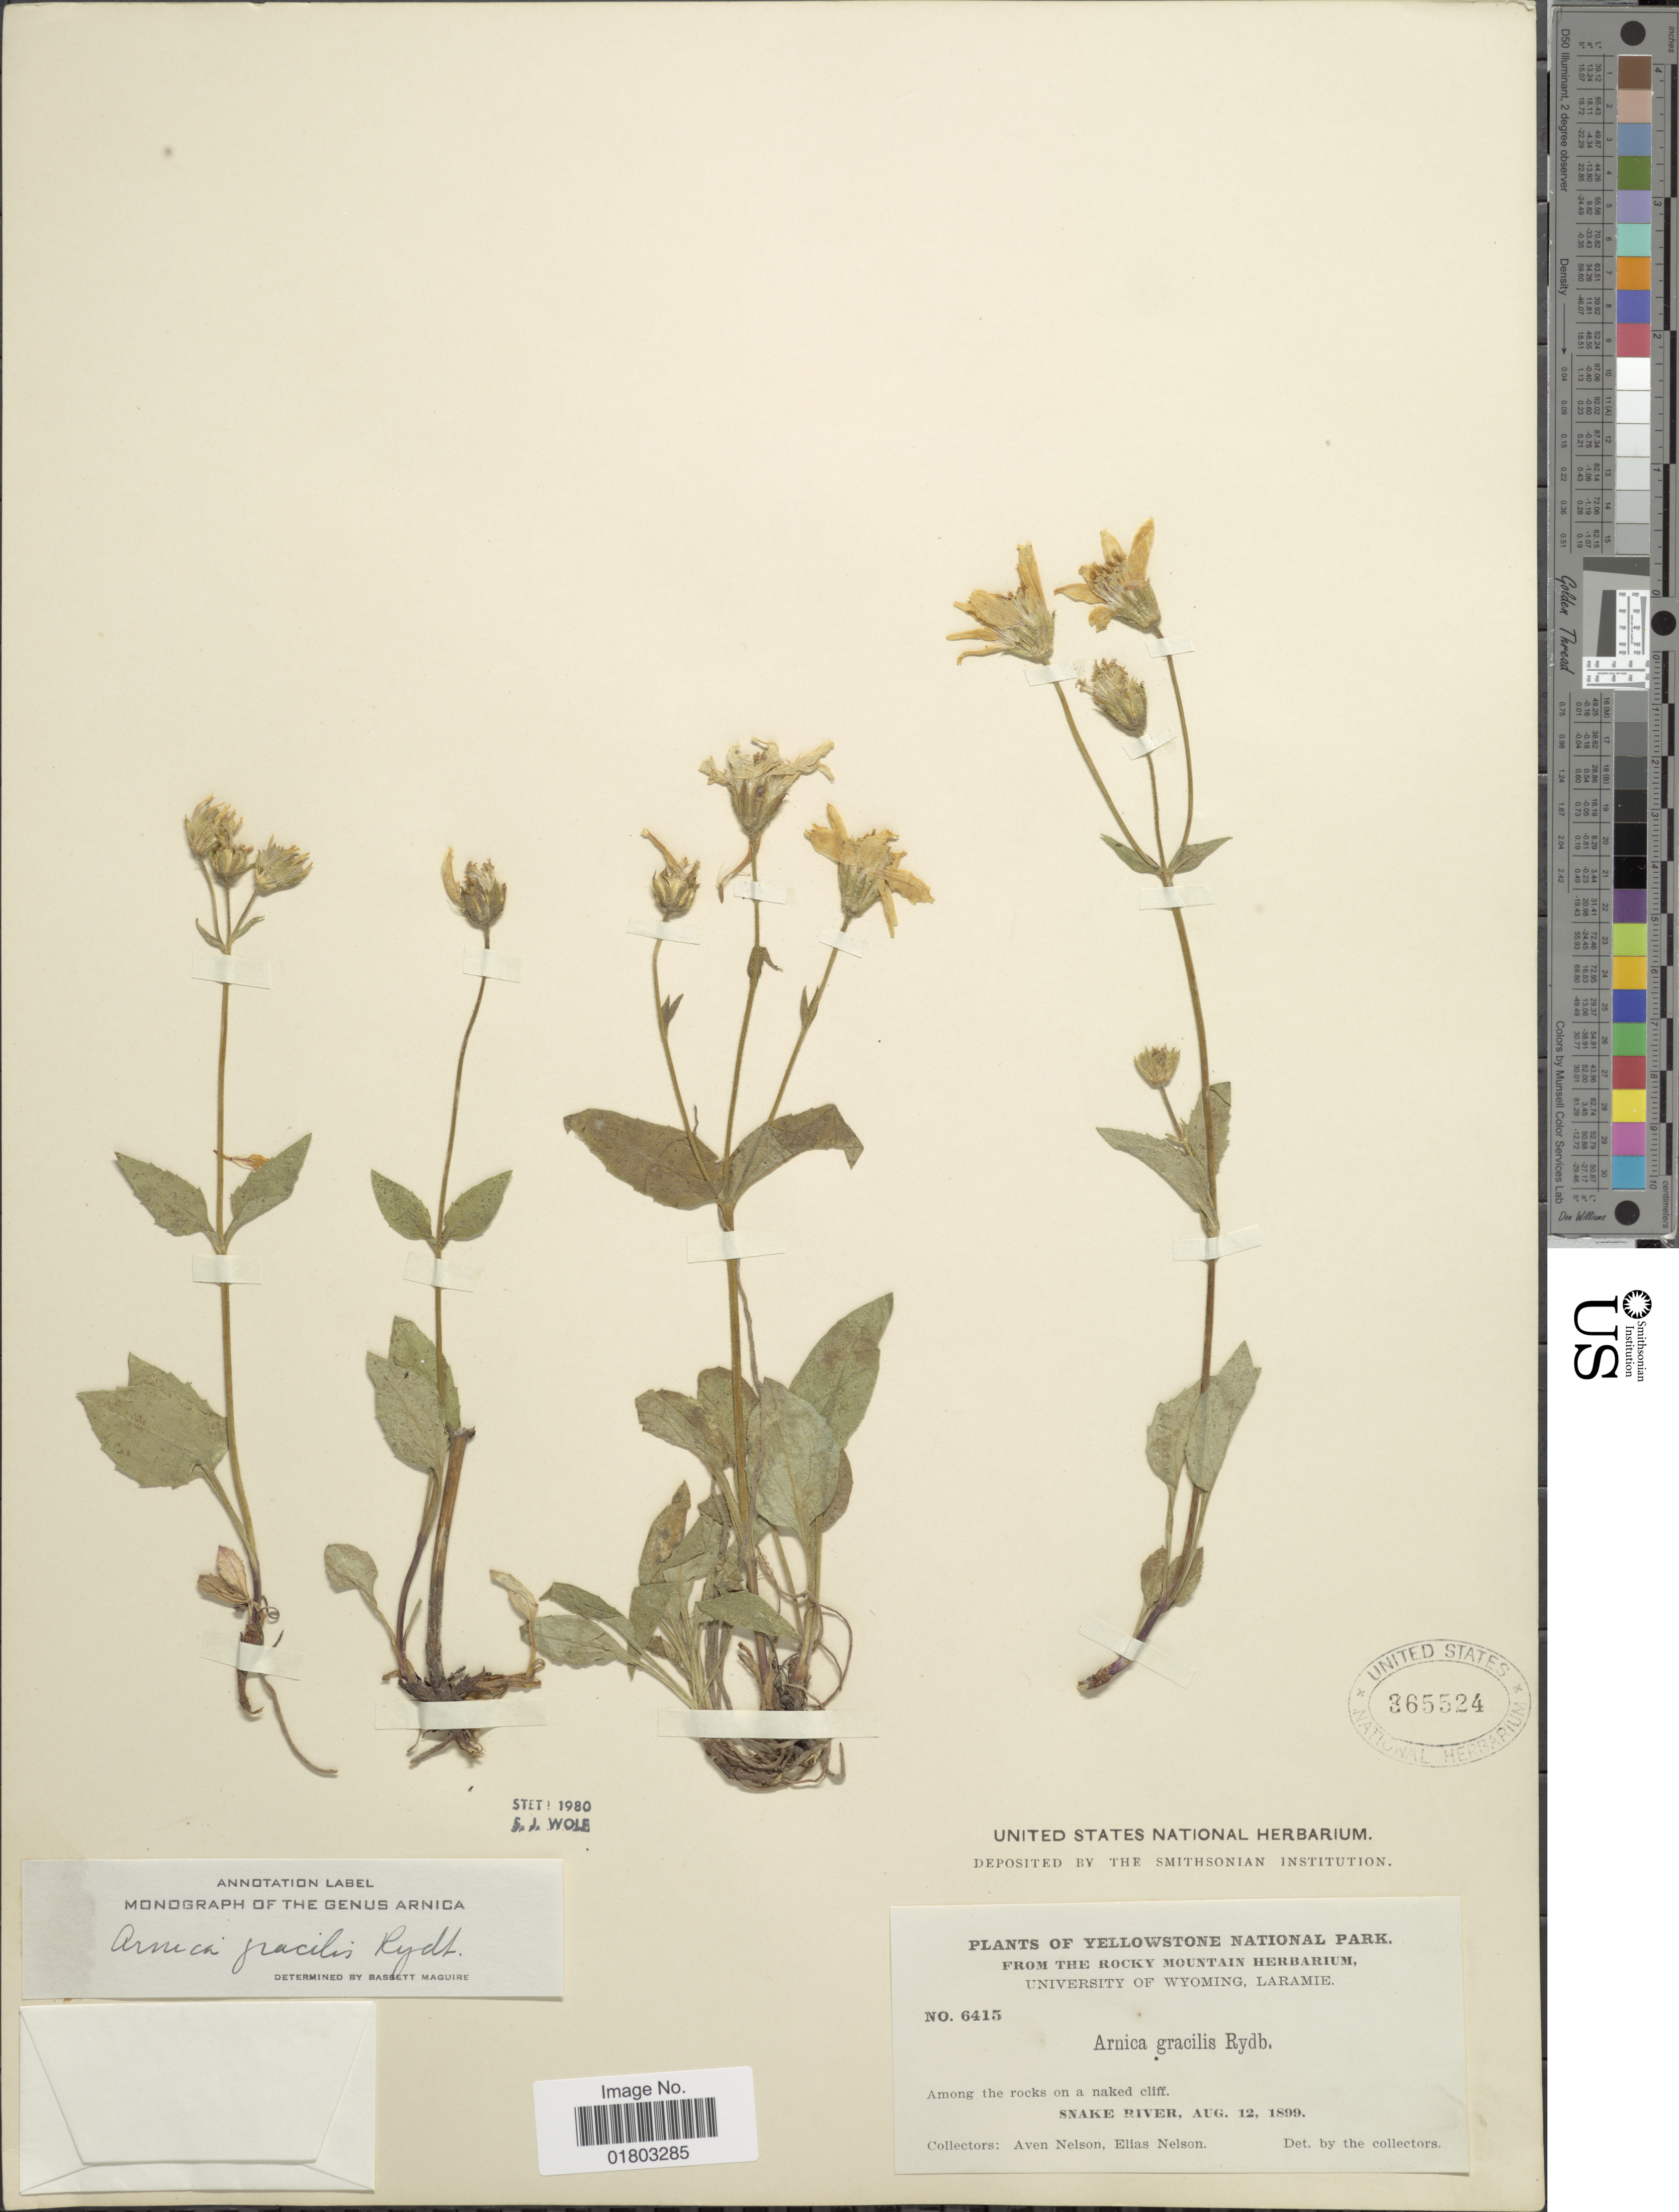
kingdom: Plantae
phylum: Tracheophyta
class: Magnoliopsida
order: Asterales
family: Asteraceae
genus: Arnica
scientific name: Arnica gracilis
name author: Rydb.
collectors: A. Nelson & E. Nelson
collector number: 6415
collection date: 1899-08-12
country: United States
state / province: Wyoming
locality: Yellowstone National Park, Among the rocks on naked cliff, Snake River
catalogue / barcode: US 365524